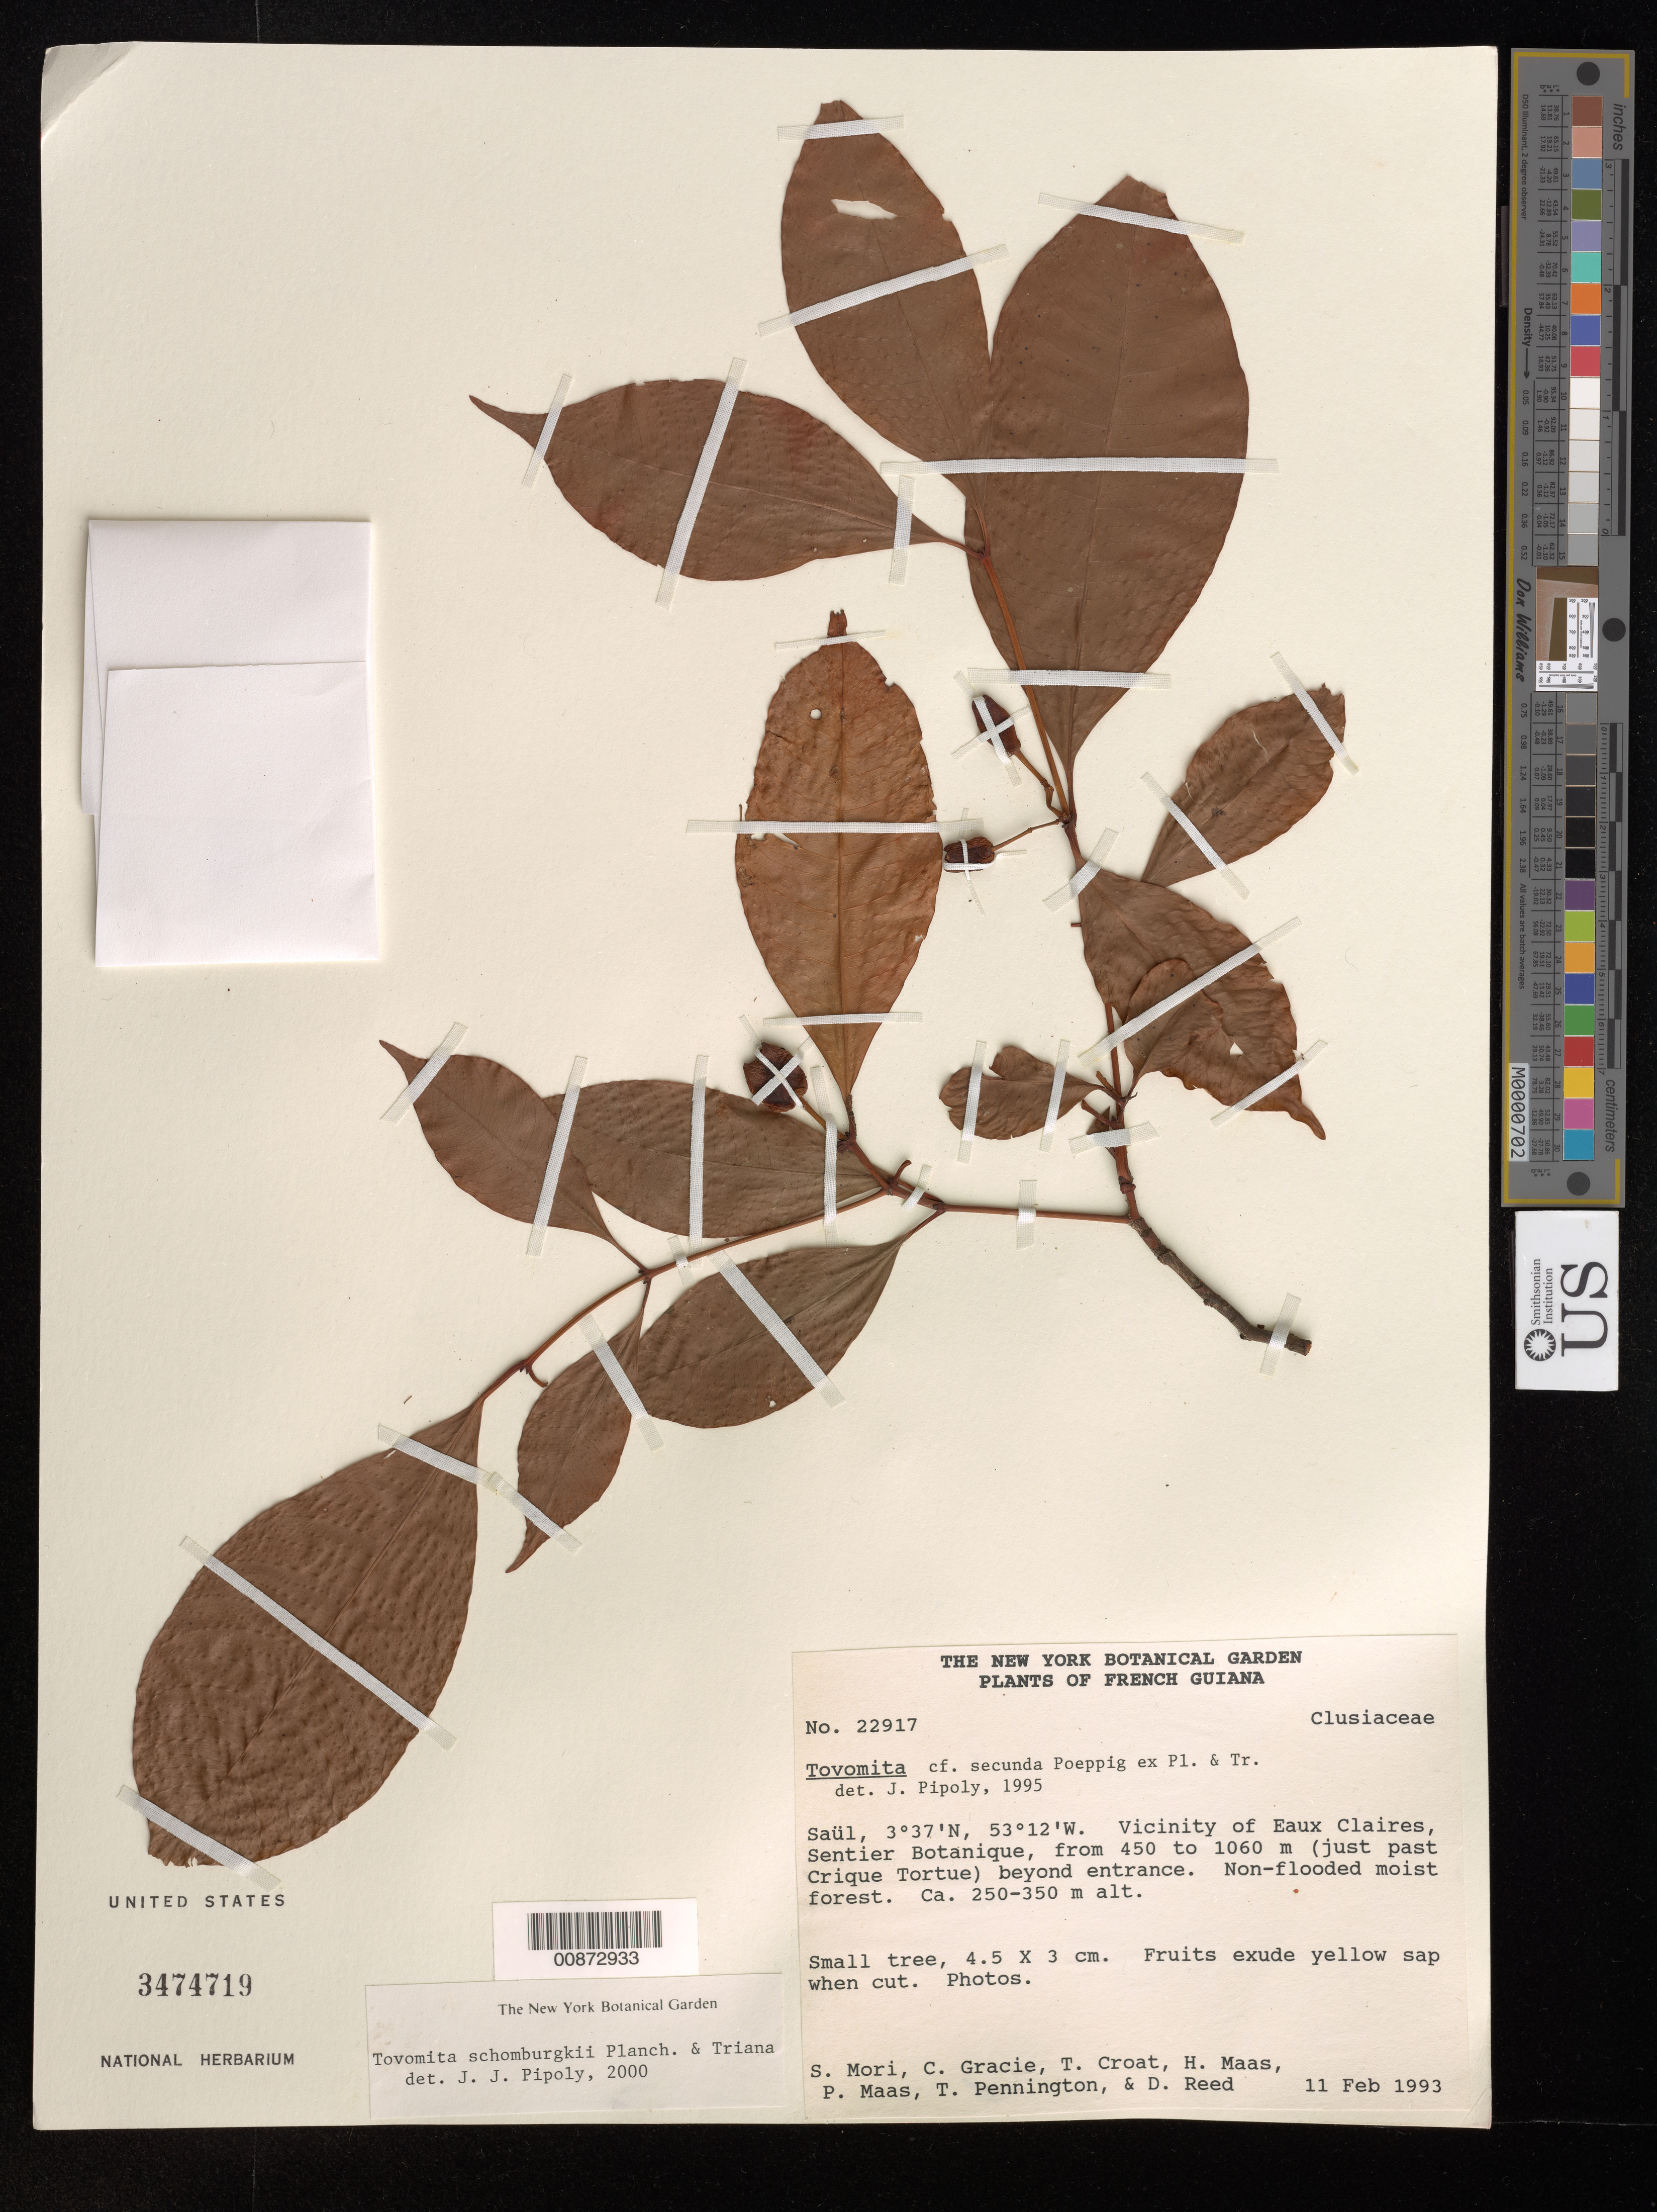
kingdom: Plantae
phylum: Tracheophyta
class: Magnoliopsida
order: Malpighiales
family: Clusiaceae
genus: Tovomita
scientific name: Tovomita schomburgkii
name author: Planch. & Triana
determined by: Pipoly, J. J., III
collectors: S. Mori, C. A. Gracie, T. B. Croat, H. Maas van de Kamer, P. Maas, T. D. Pennington & D. Reed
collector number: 22917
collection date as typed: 11-Feb-93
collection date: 1993-02-11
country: French Guiana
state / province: Saint-Laurent-du-Maroni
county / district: Saül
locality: Saül, vicinity of Eaux Claires, Sentier Botanique, just past Crique Tortue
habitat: Non-flooded moist forest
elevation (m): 250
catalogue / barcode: US 3474719